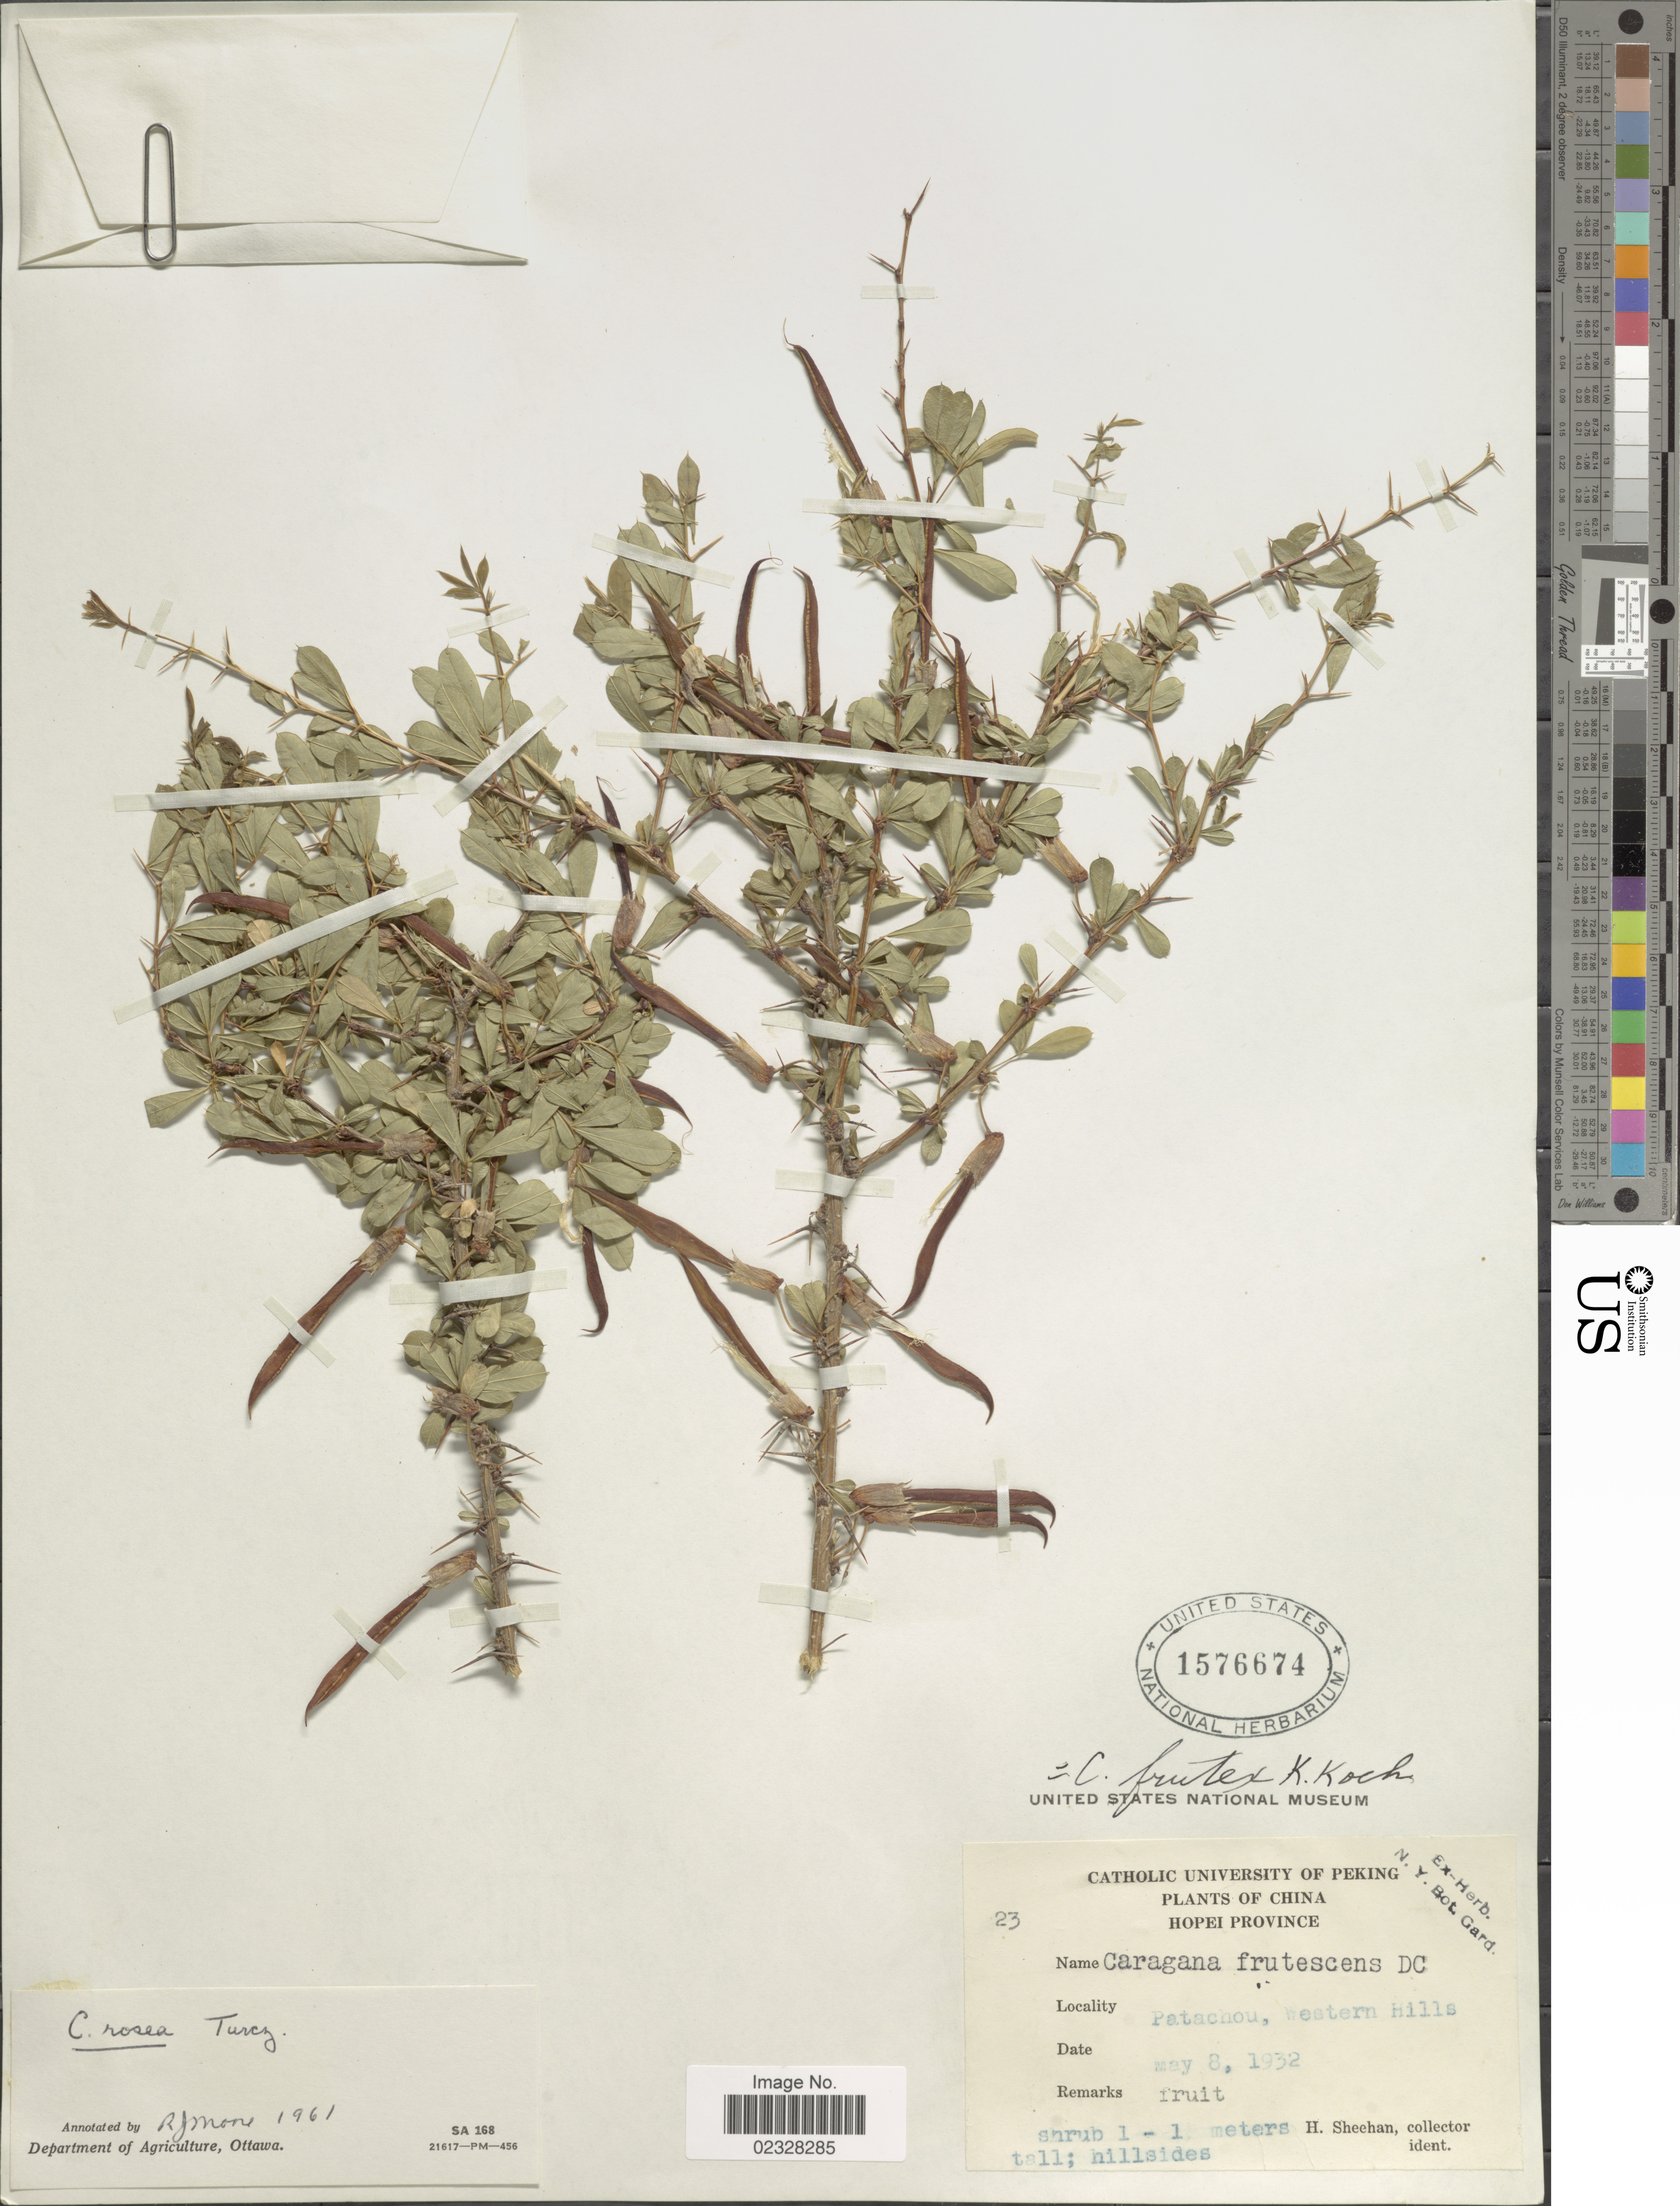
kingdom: Plantae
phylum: Tracheophyta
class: Magnoliopsida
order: Fabales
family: Fabaceae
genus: Caragana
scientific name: Caragana rosea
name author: Maxim.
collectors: H. Sheehan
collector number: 23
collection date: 1932-05-08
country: China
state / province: Hebei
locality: Hopei Province, hillsides.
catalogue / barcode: US 1576674